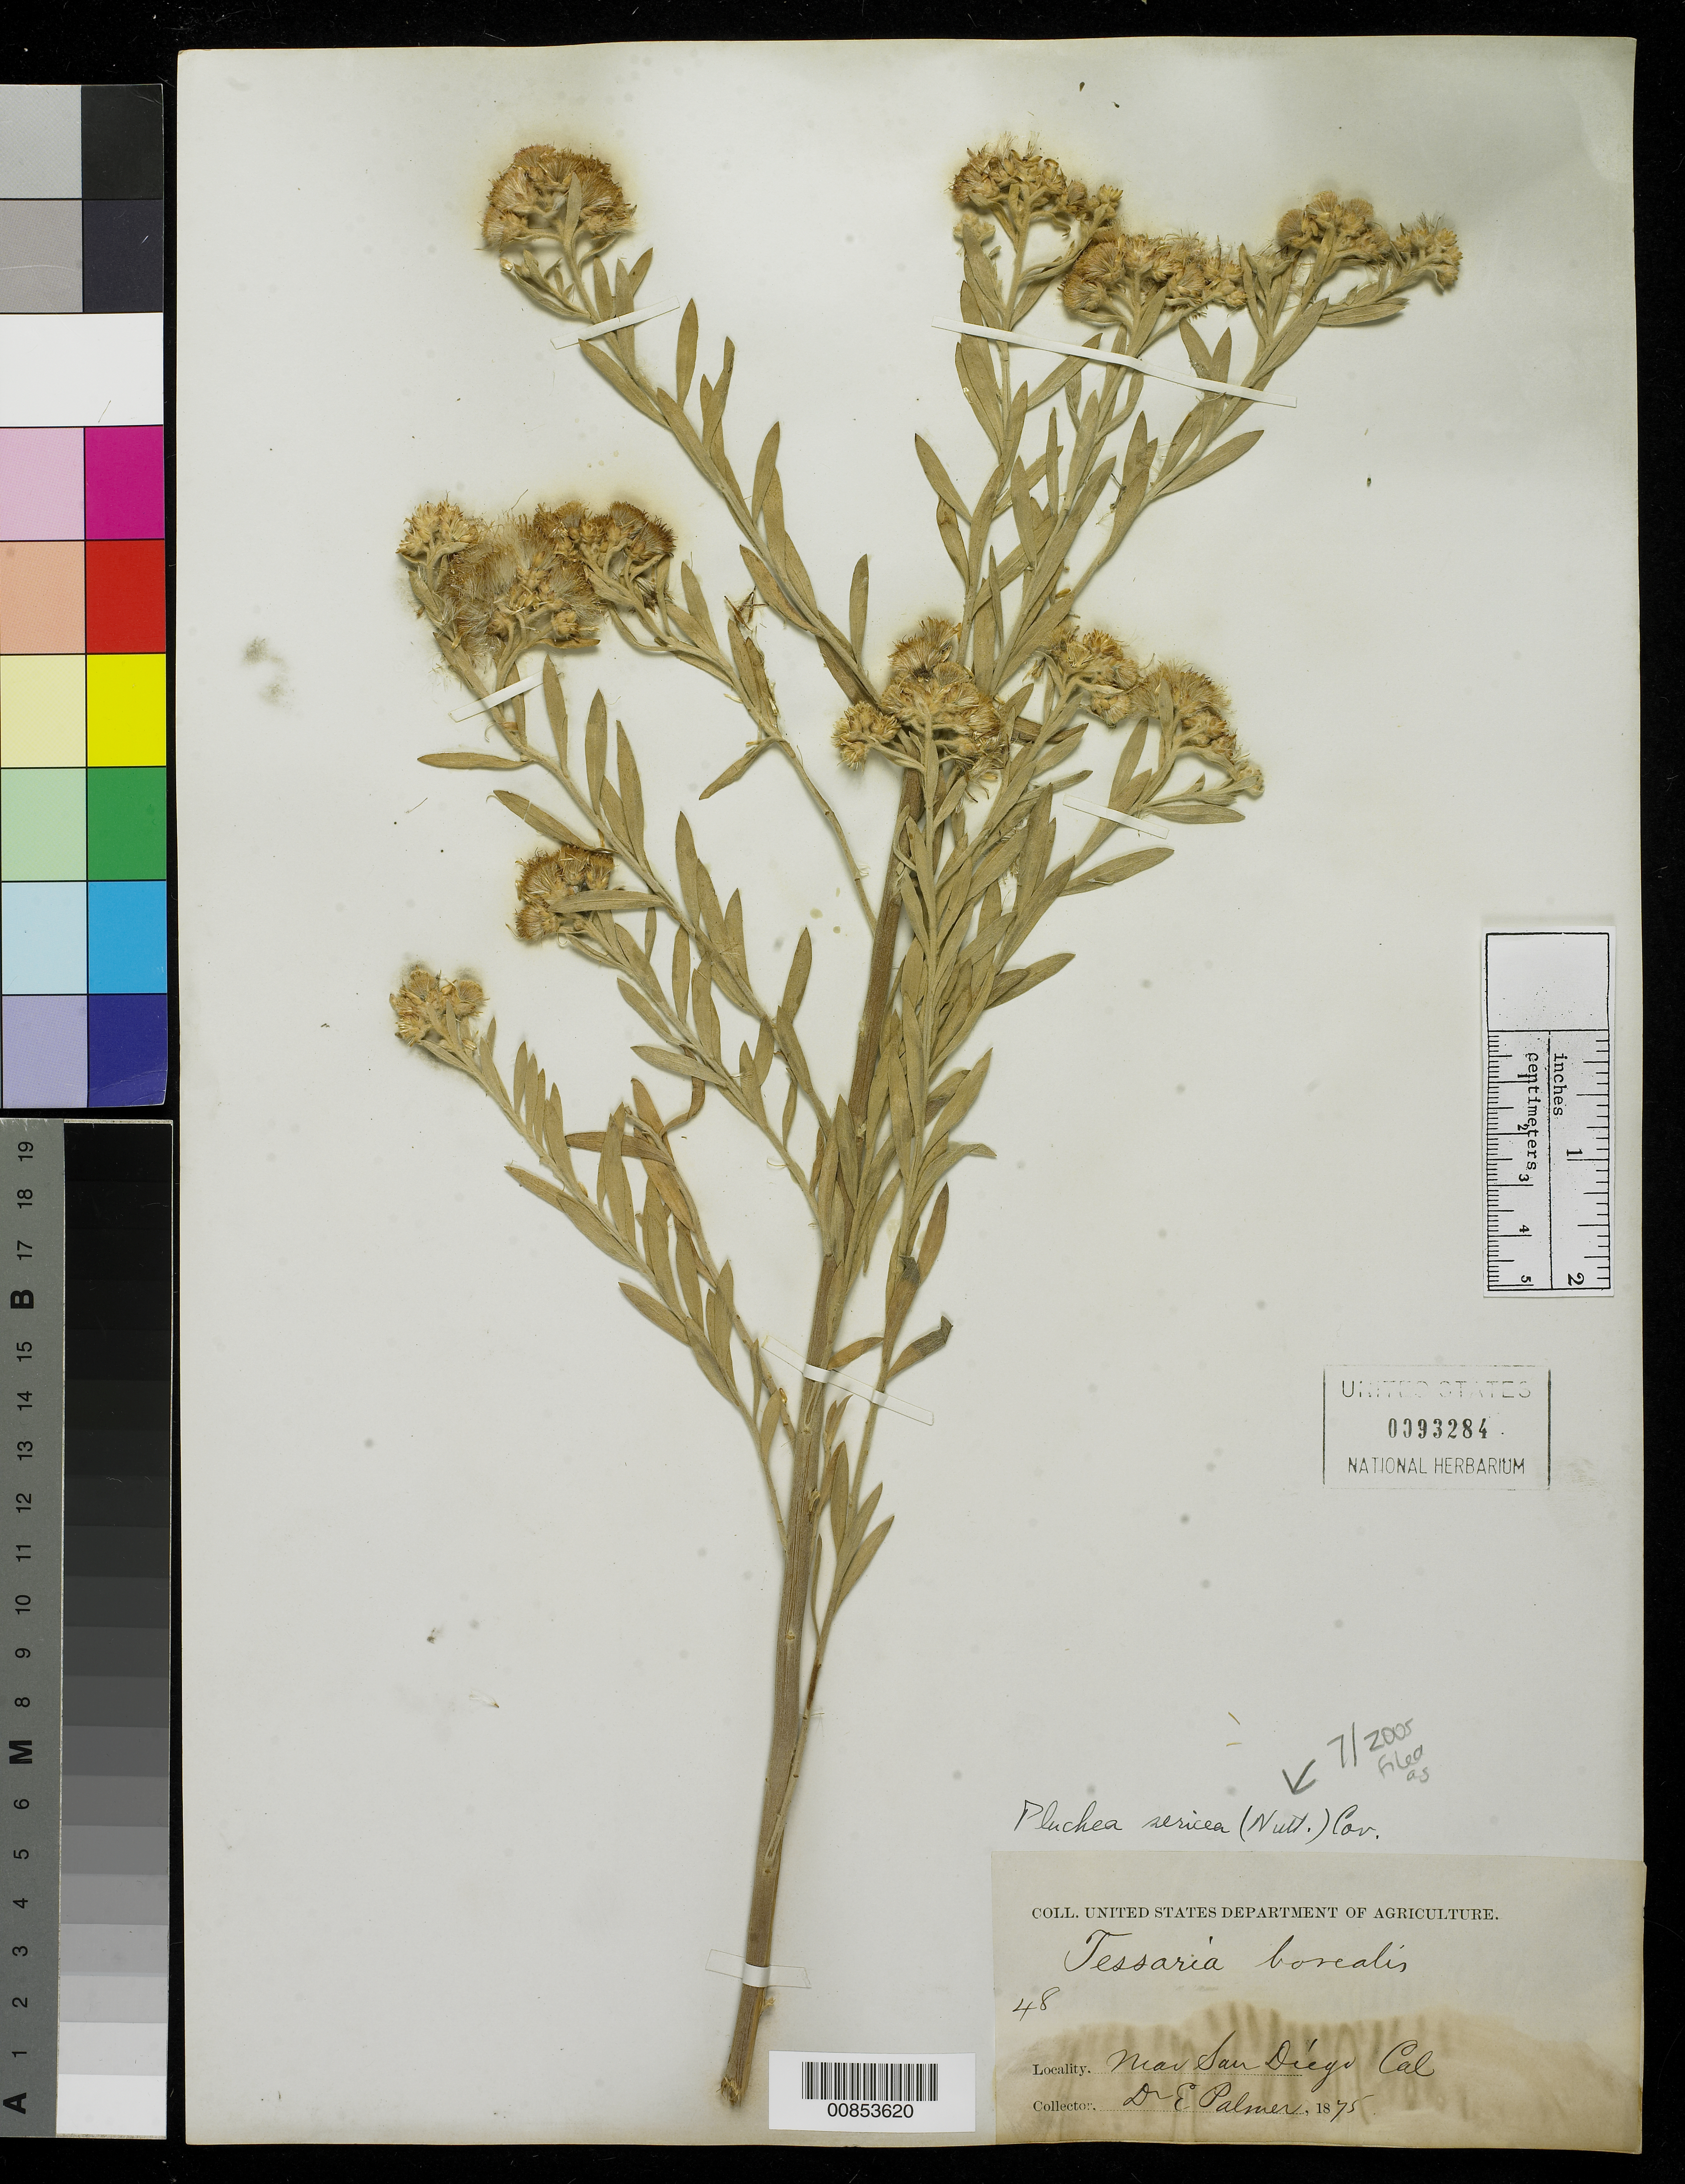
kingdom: Plantae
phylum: Tracheophyta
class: Magnoliopsida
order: Asterales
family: Asteraceae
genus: Pluchea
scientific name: Pluchea sericea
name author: (Nutt.) Coville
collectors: E. Palmer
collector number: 48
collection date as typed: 1875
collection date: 1875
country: United States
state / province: California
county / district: San Diego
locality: Near San Diego, California.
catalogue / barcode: US 93284